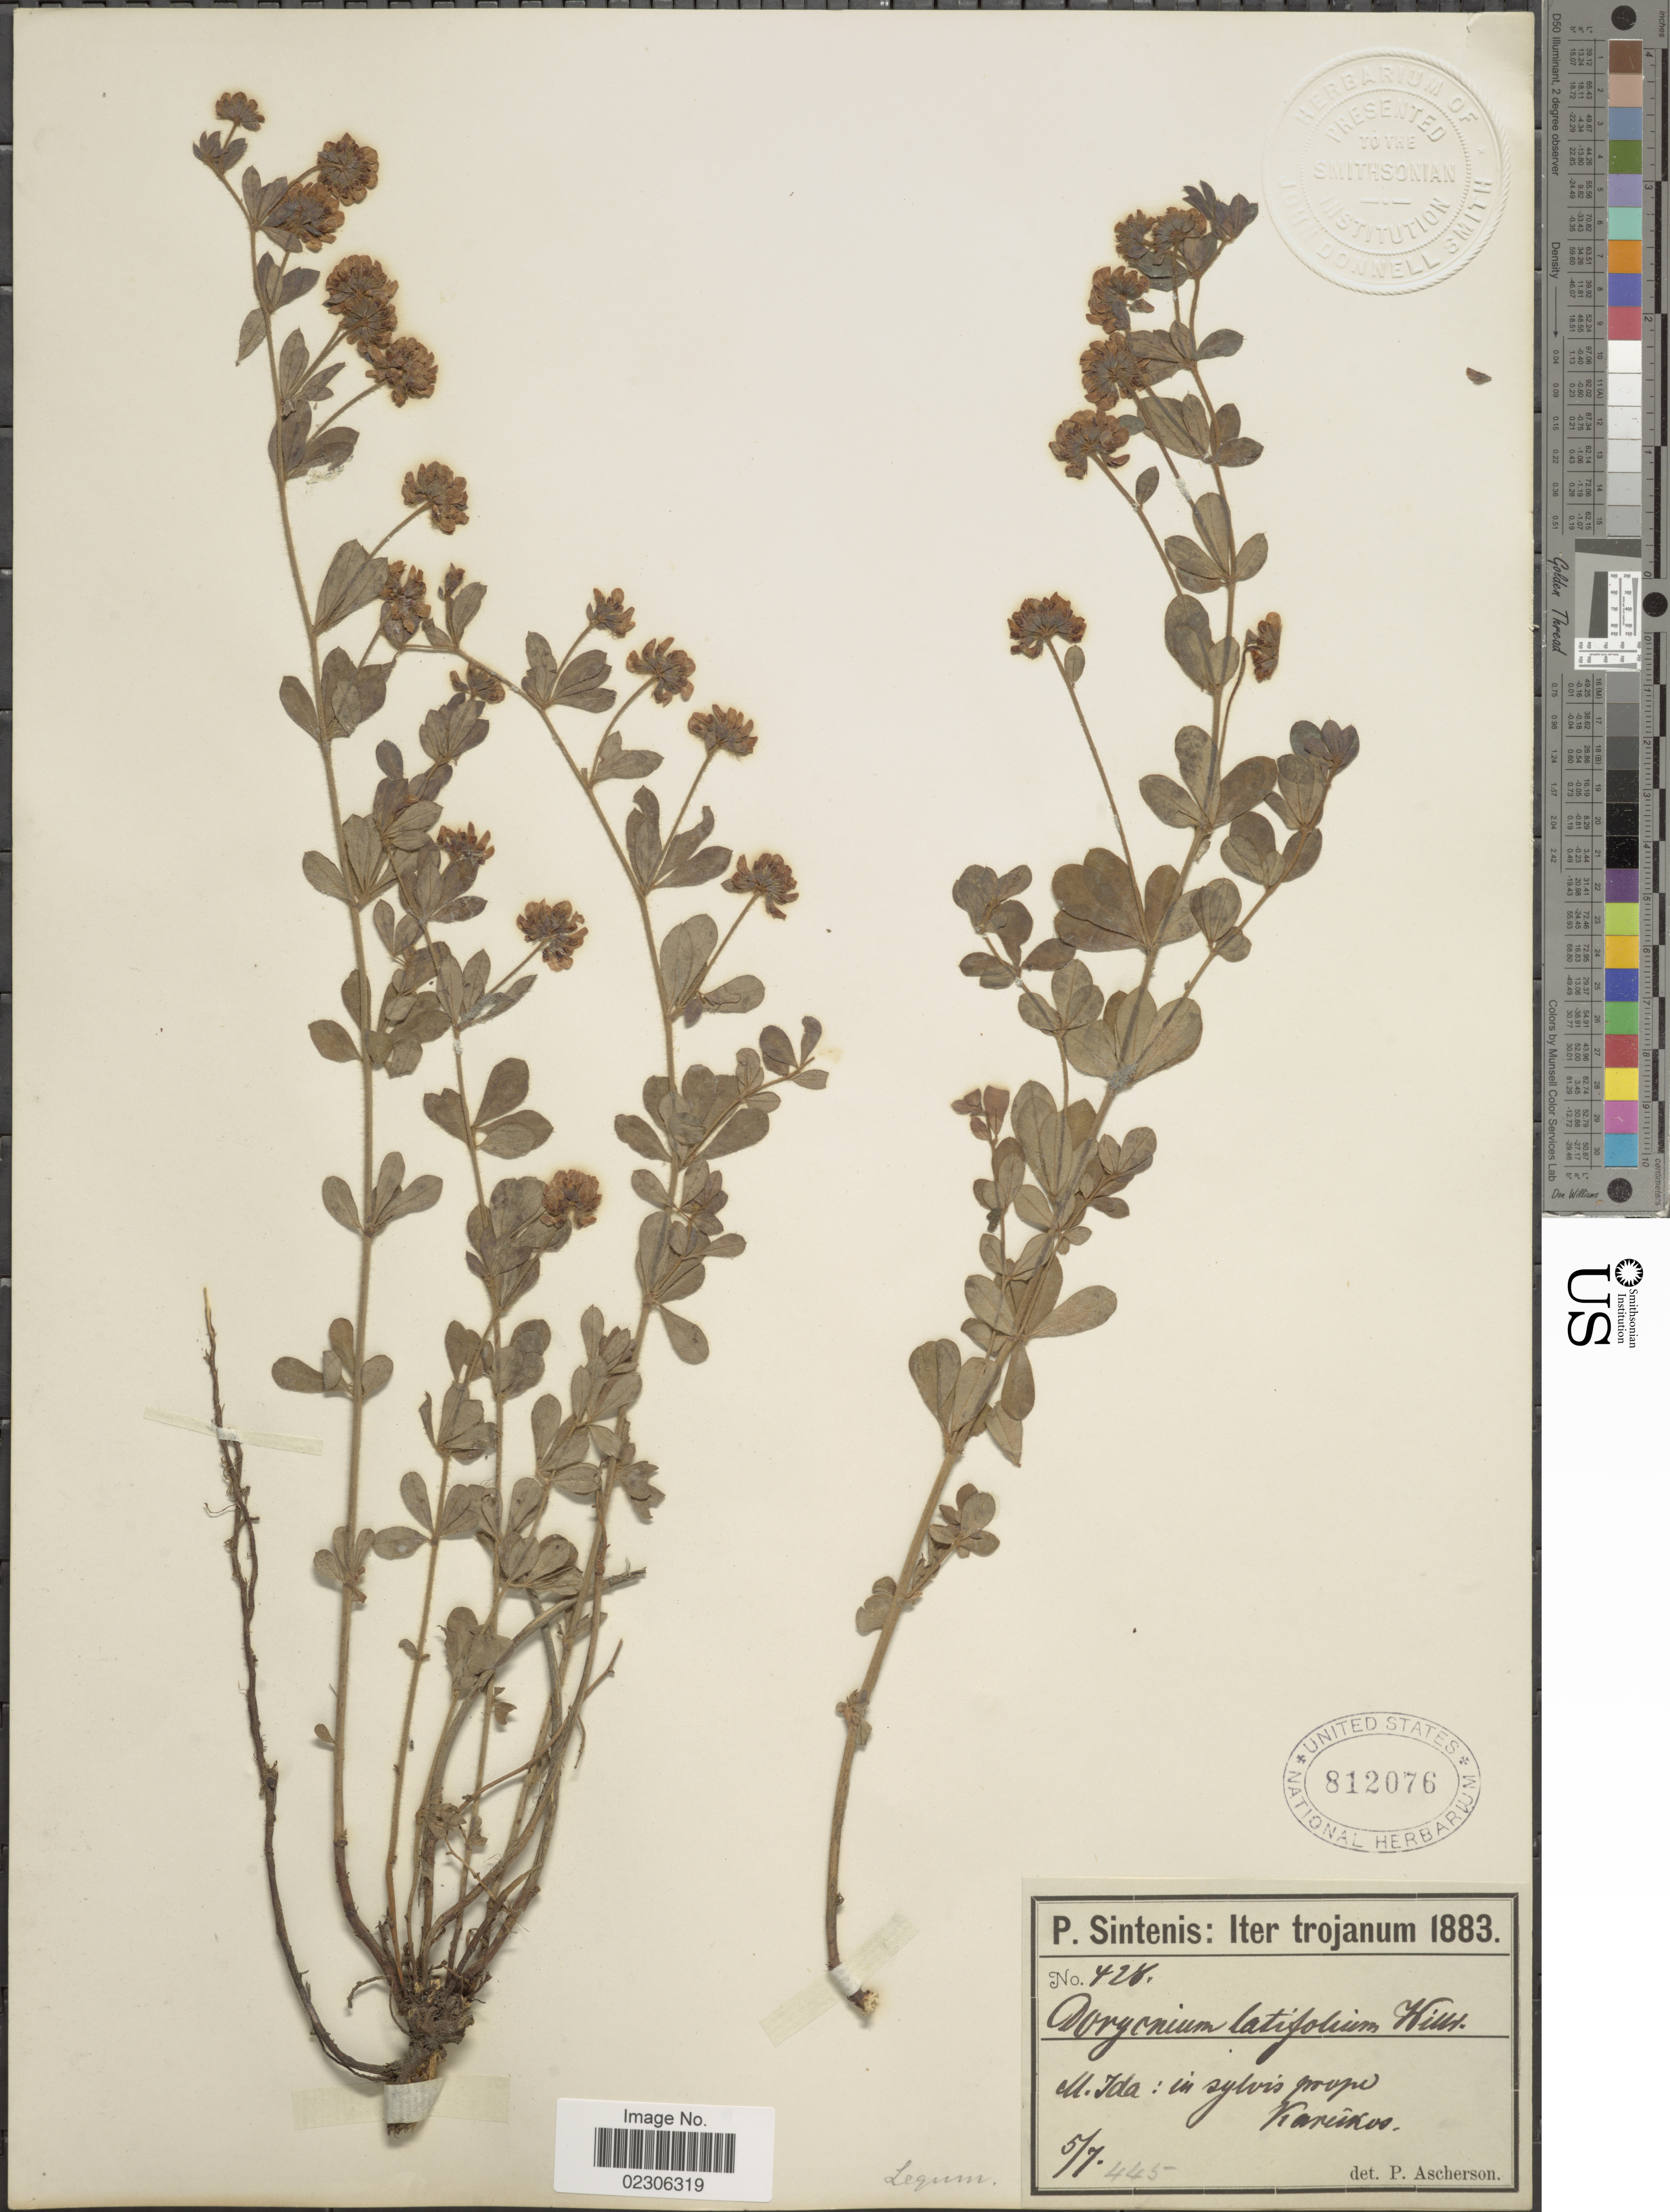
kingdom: Plantae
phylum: Tracheophyta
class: Magnoliopsida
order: Fabales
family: Fabaceae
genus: Dorycnium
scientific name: Dorycnium latifolium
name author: Willd.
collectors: P. Sintenis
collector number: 428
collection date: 1883-07-05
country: Turkey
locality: Iter trojanum, M. Ida: in sylvis prope Karikos [interpreted]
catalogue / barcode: US 812076